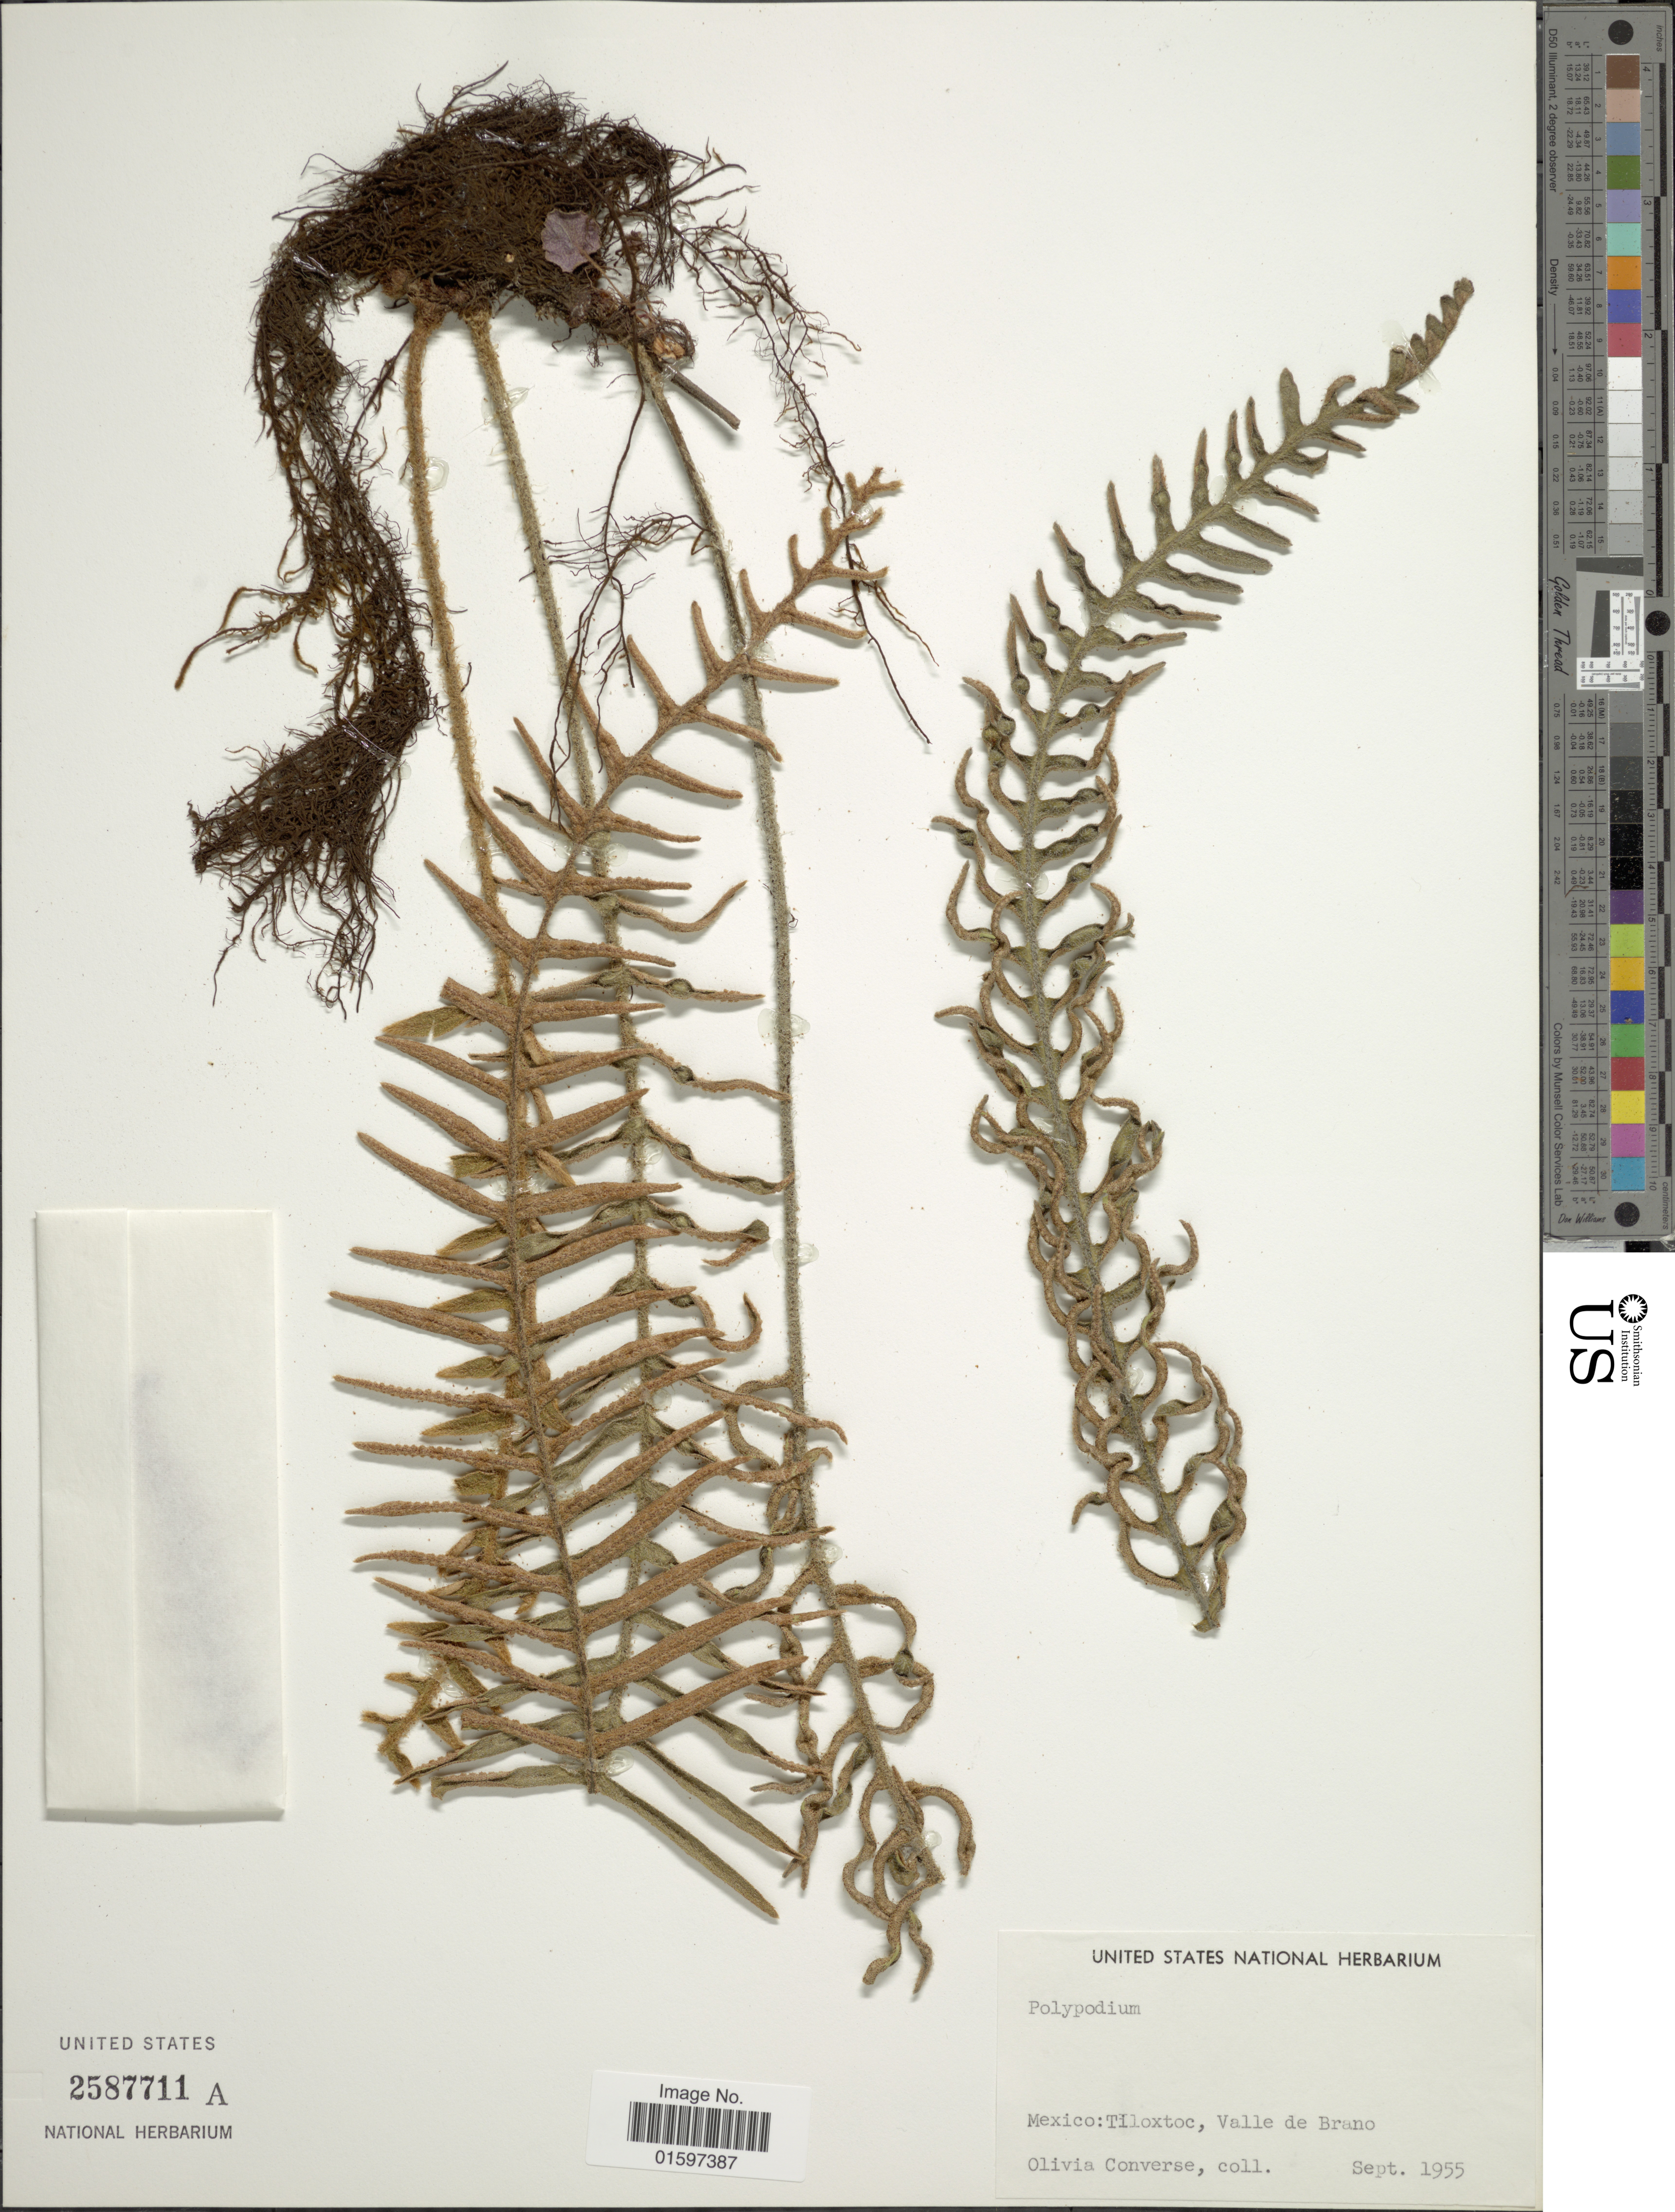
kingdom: Plantae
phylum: Tracheophyta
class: Polypodiopsida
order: Polypodiales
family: Polypodiaceae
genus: Pleopeltis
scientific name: Pleopeltis furfuracea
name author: (Schltdl. & Cham.) A.R. Sm. & Tejero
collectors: O. Converse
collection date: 1955-09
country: Mexico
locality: Tiloztoc, Valle de Brano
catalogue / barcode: US 2587711A